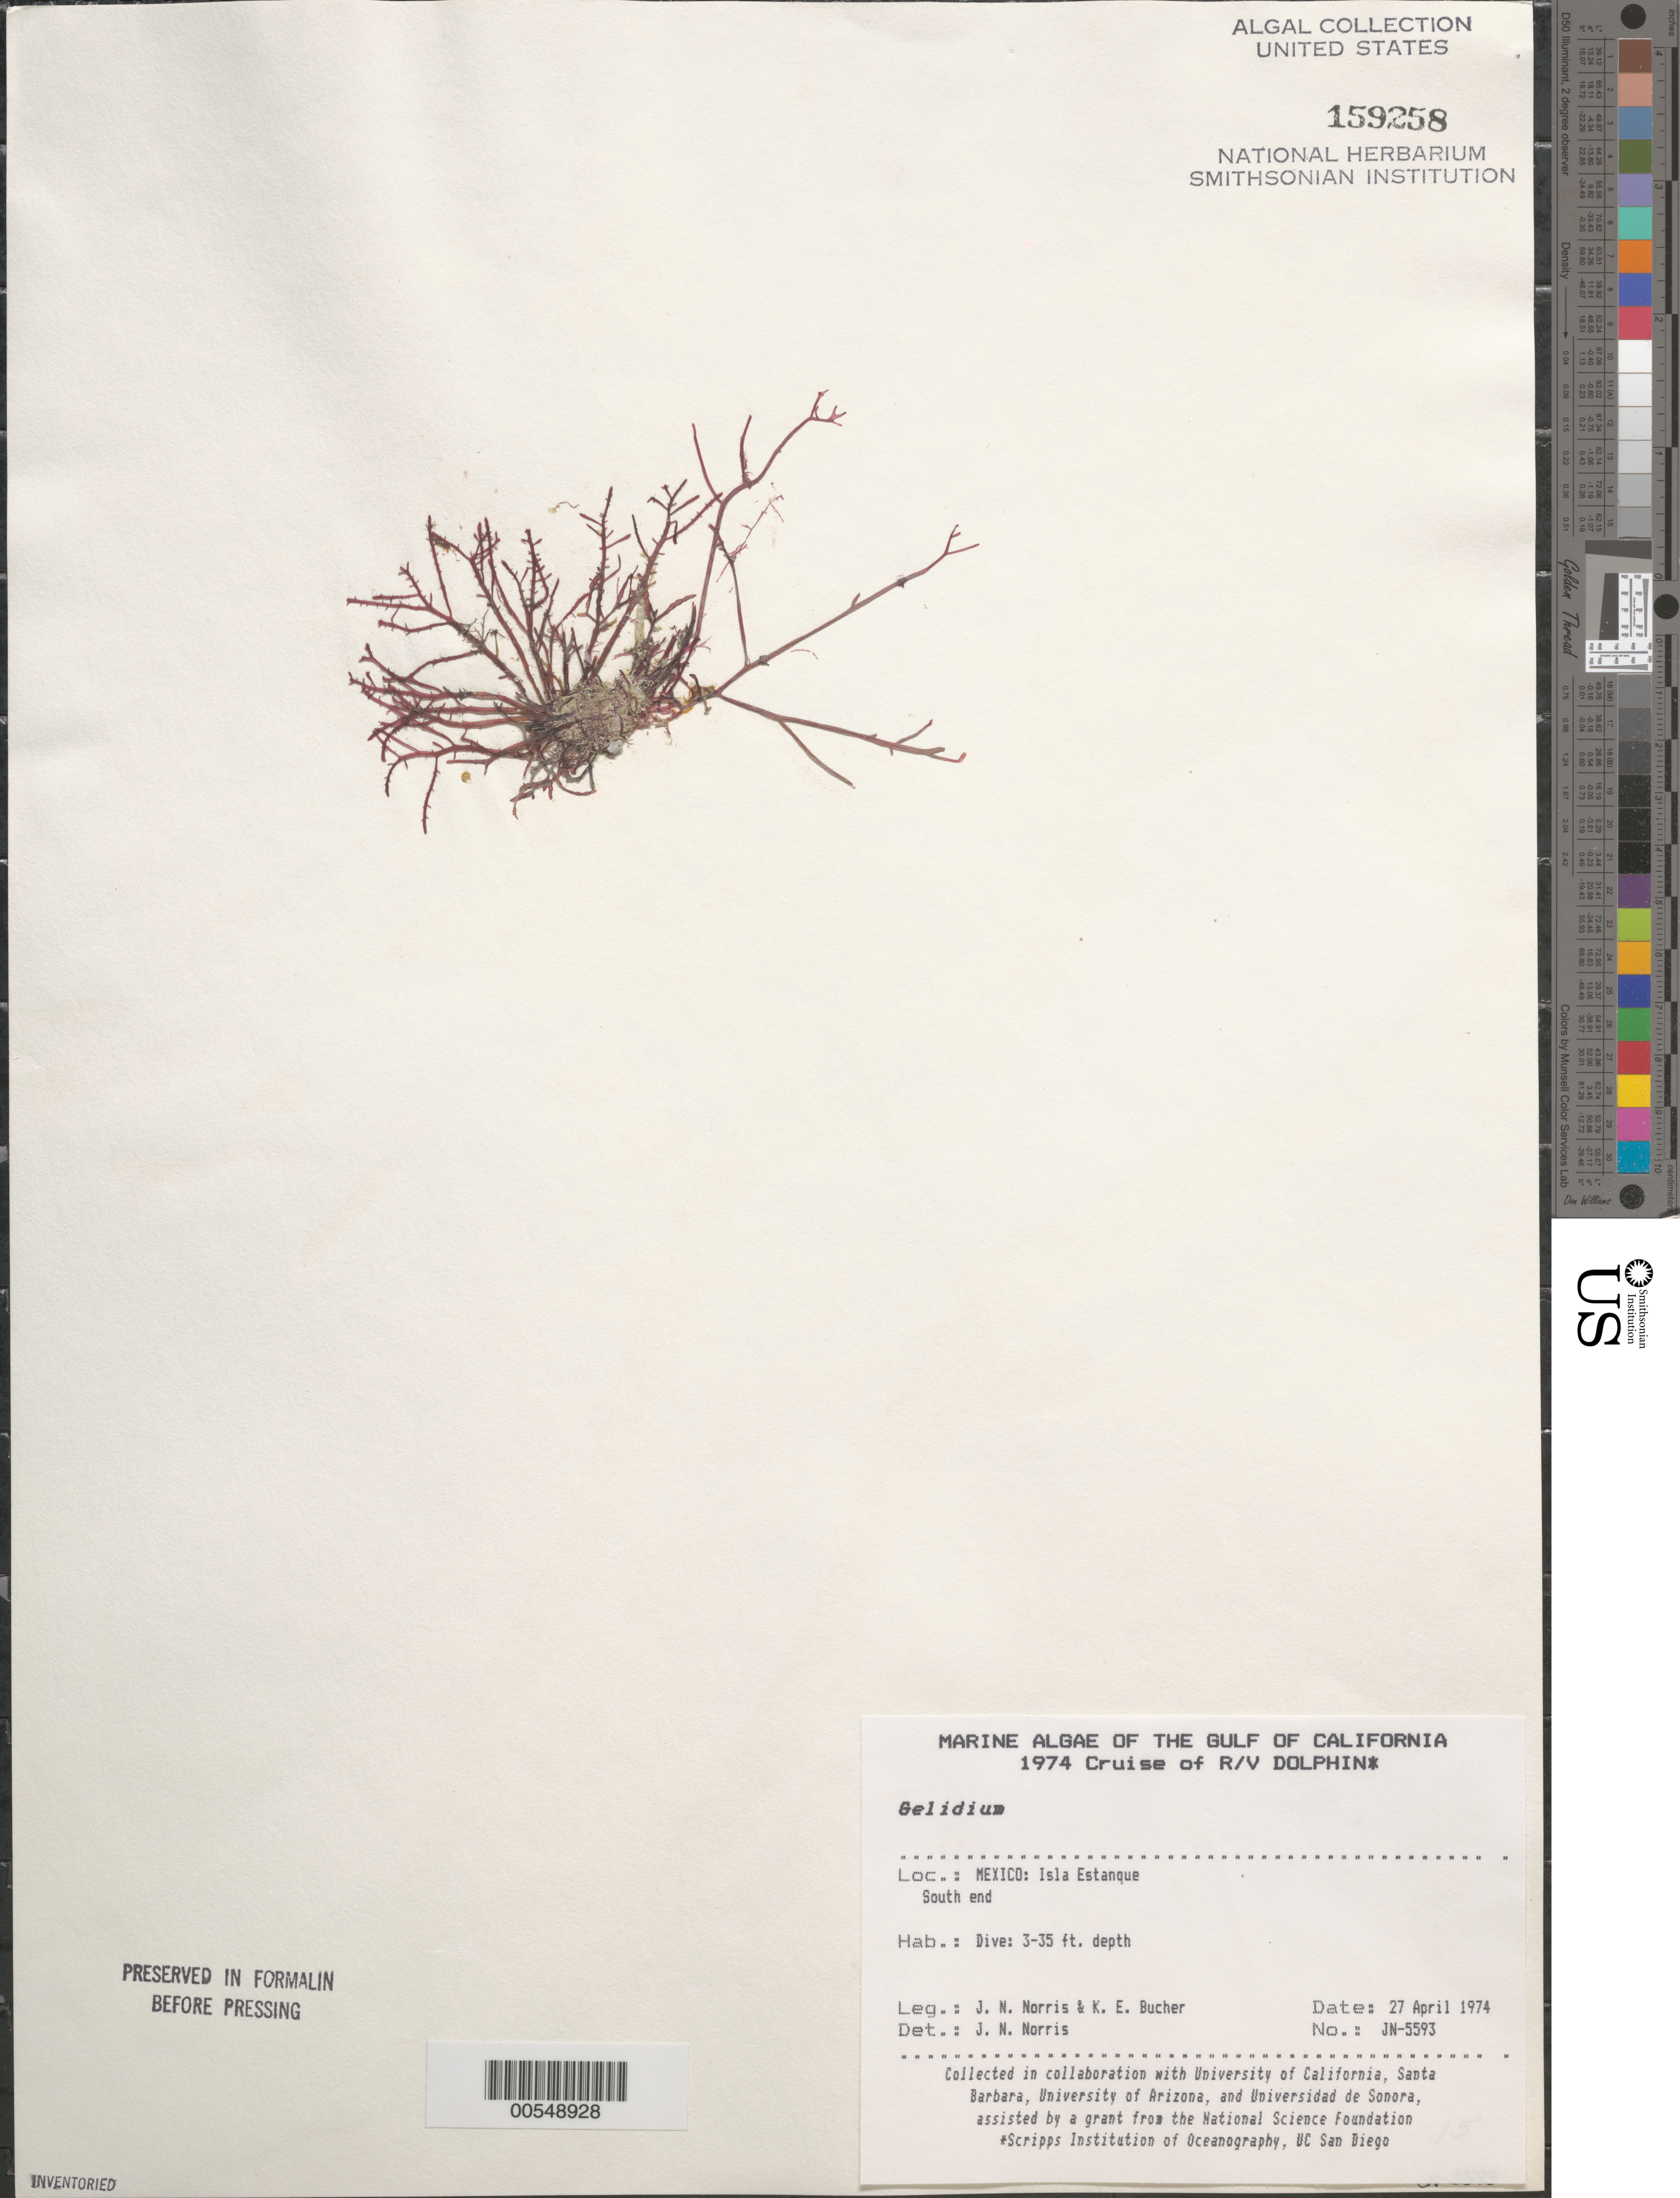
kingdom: Plantae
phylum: Rhodophyta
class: Florideophyceae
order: Gelidiales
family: Gelidiaceae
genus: Gelidium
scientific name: Gelidium sp.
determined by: Norris, James N.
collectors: J. N. Norris & K. E. Bucher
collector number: JN-5593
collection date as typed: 27 Apr 1974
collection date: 1974-04-27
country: Mexico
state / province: Baja California Norte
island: Isla Estanque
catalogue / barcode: US 159258